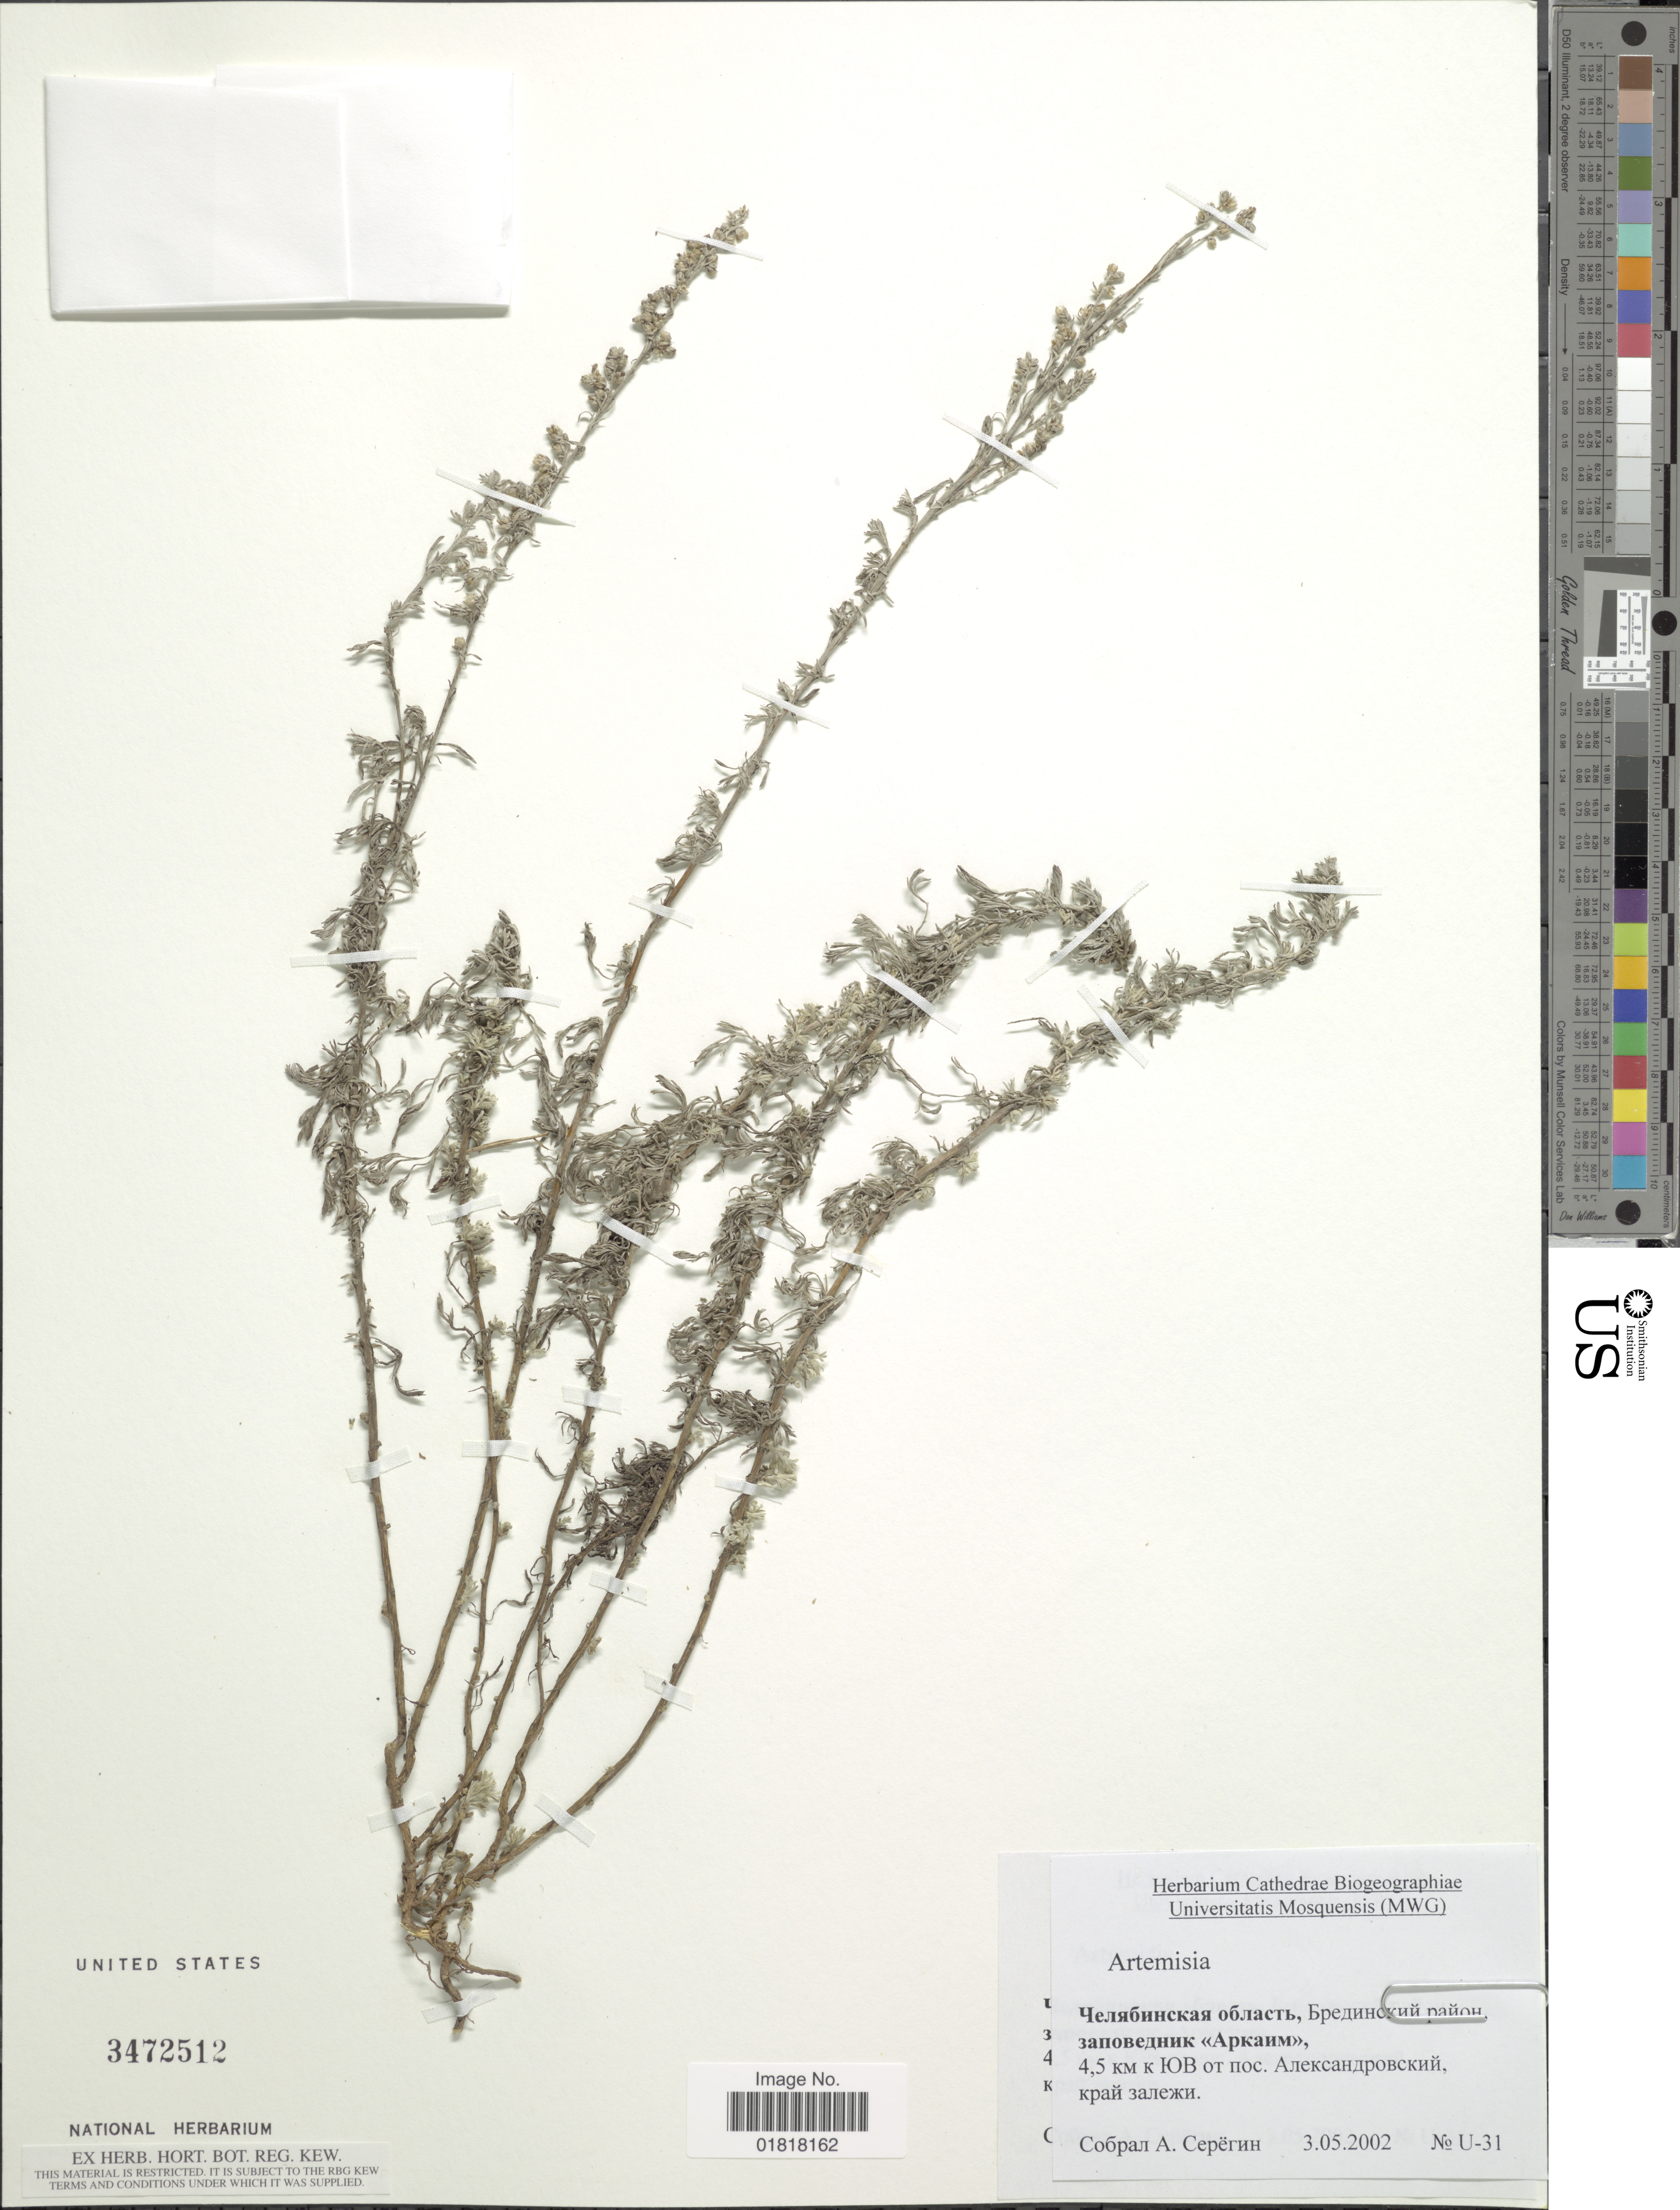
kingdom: Plantae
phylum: Tracheophyta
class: Magnoliopsida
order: Asterales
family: Asteraceae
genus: Artemisia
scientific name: Artemisia sp.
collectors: S. Seregin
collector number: U-31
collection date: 2002-05-03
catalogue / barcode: US 3472512